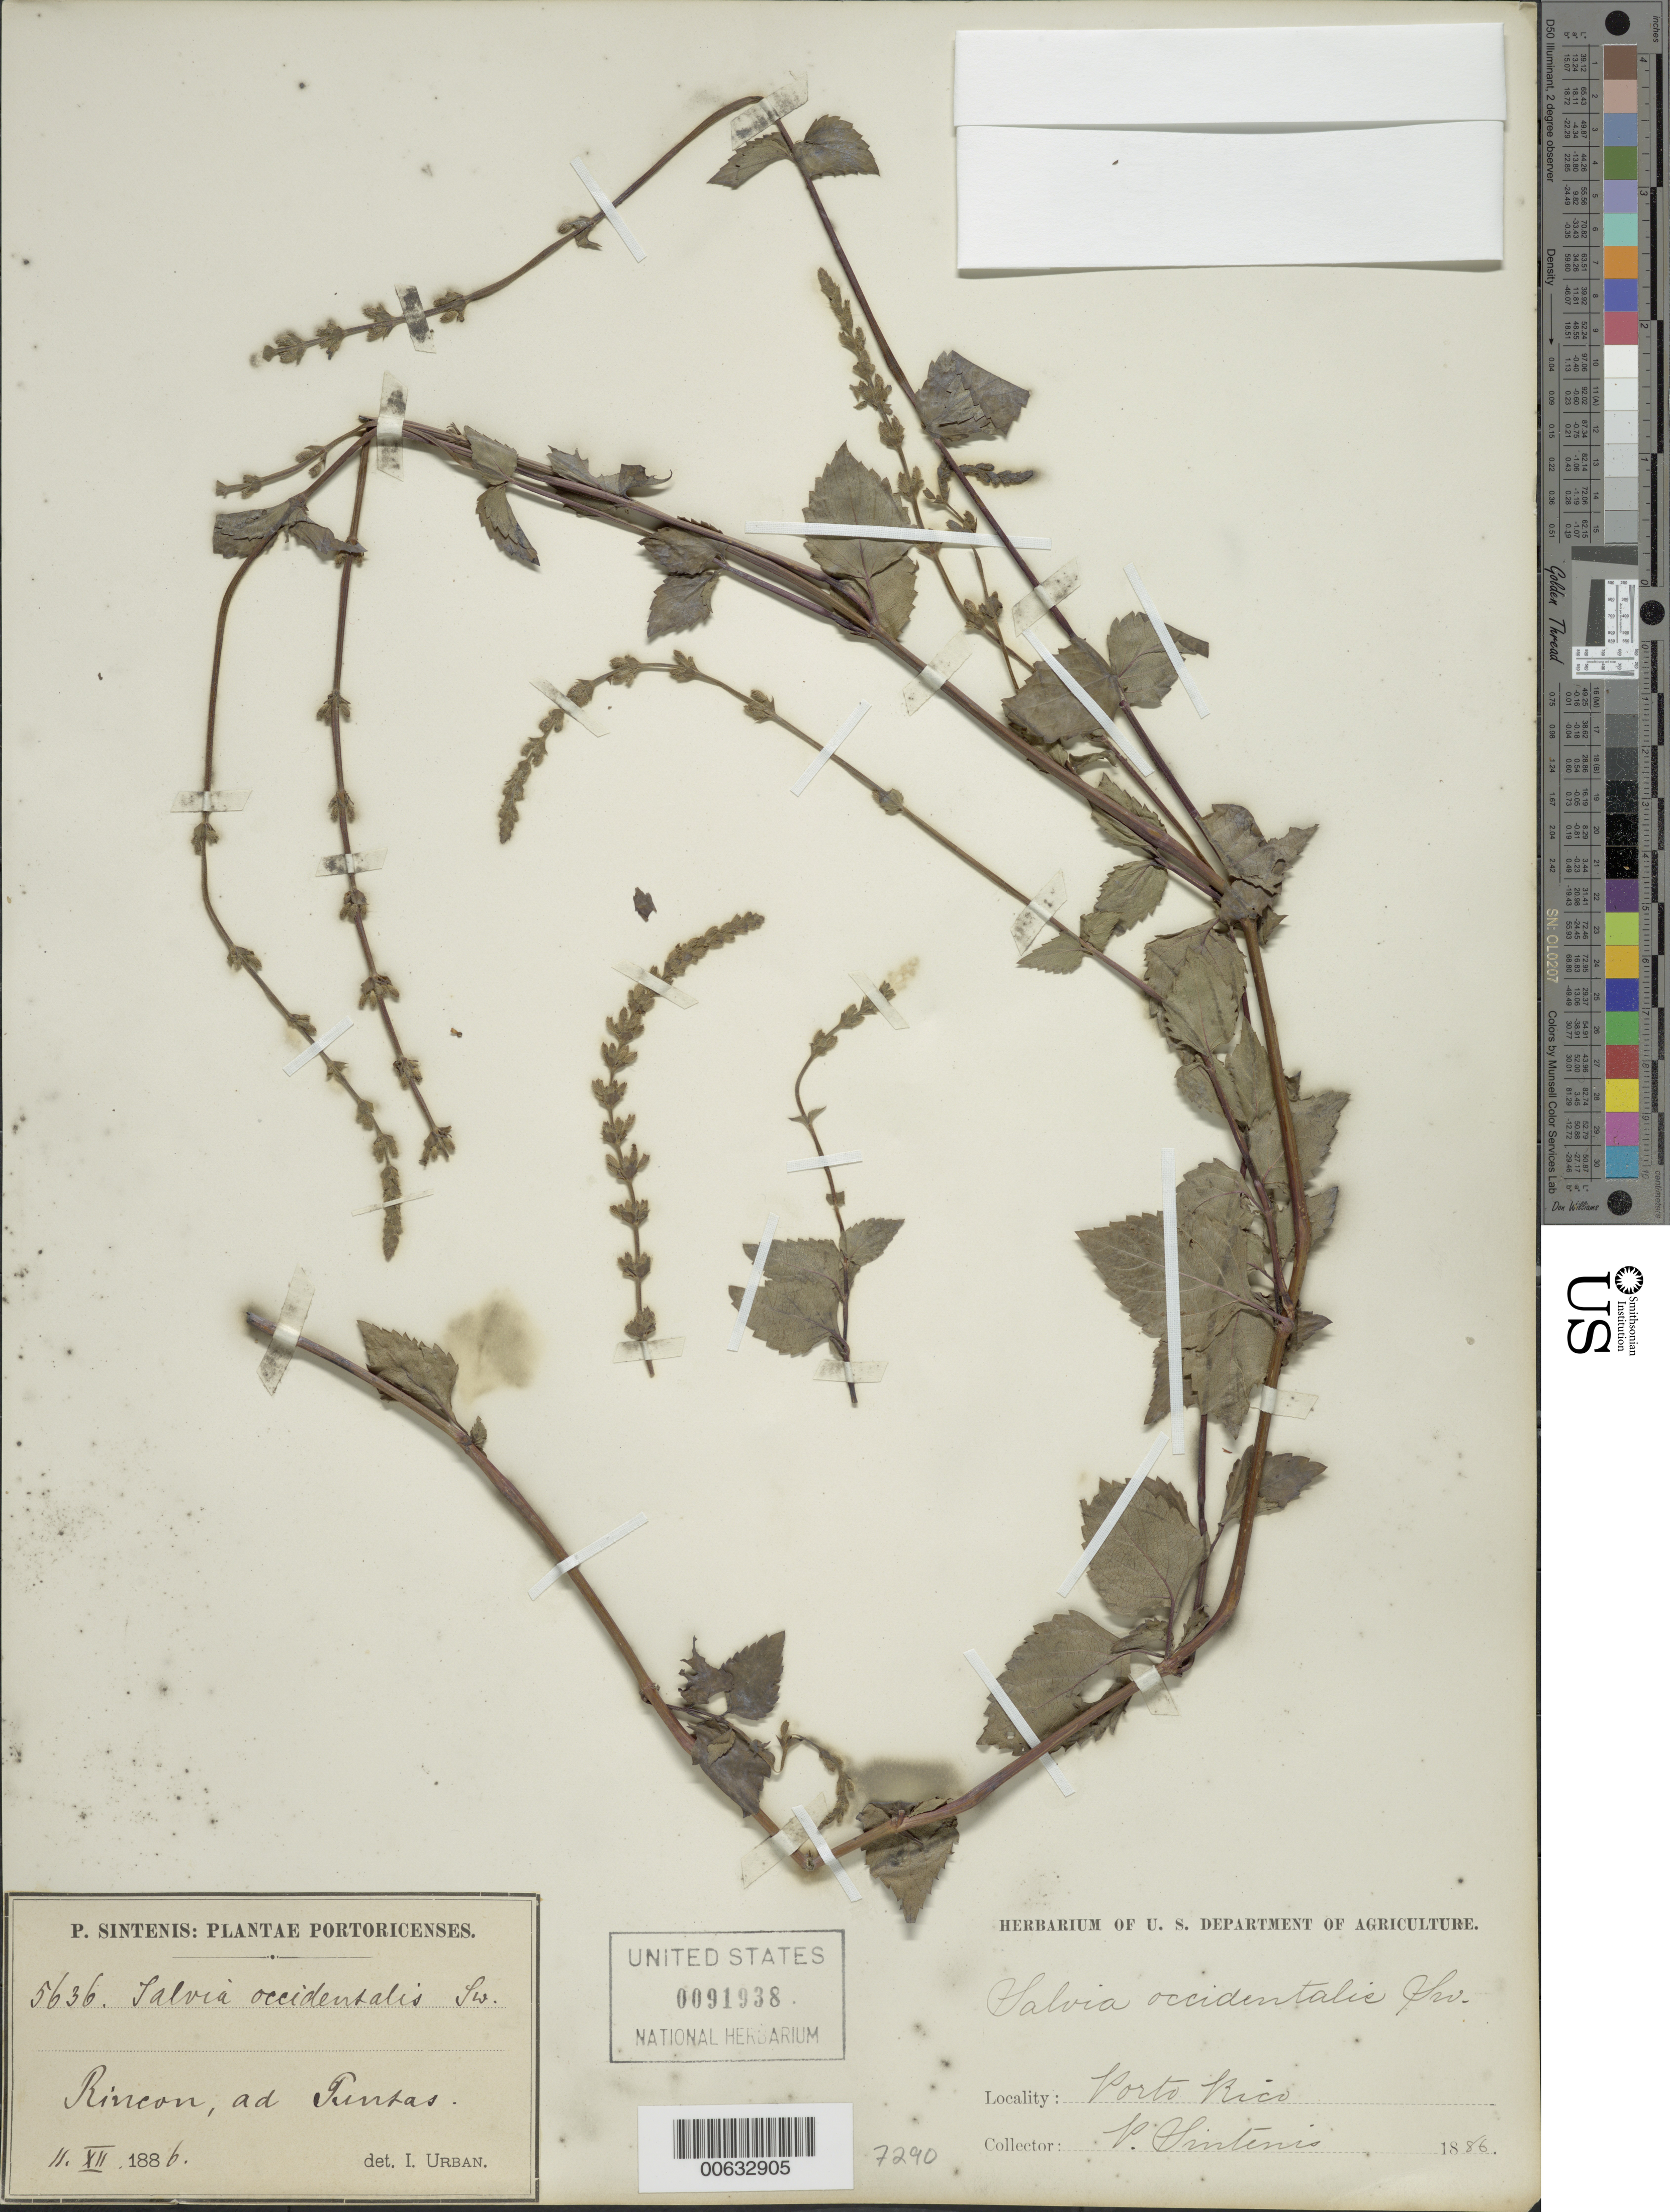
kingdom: Plantae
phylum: Tracheophyta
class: Magnoliopsida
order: Lamiales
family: Lamiaceae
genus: Salvia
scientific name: Salvia occidentalis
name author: Sw.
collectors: P. Sintenis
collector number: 5636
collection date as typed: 02 Dec 1886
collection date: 1886-12-02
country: Puerto Rico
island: Greater Antilles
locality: Rincon, ad Puntas.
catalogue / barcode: US 91938